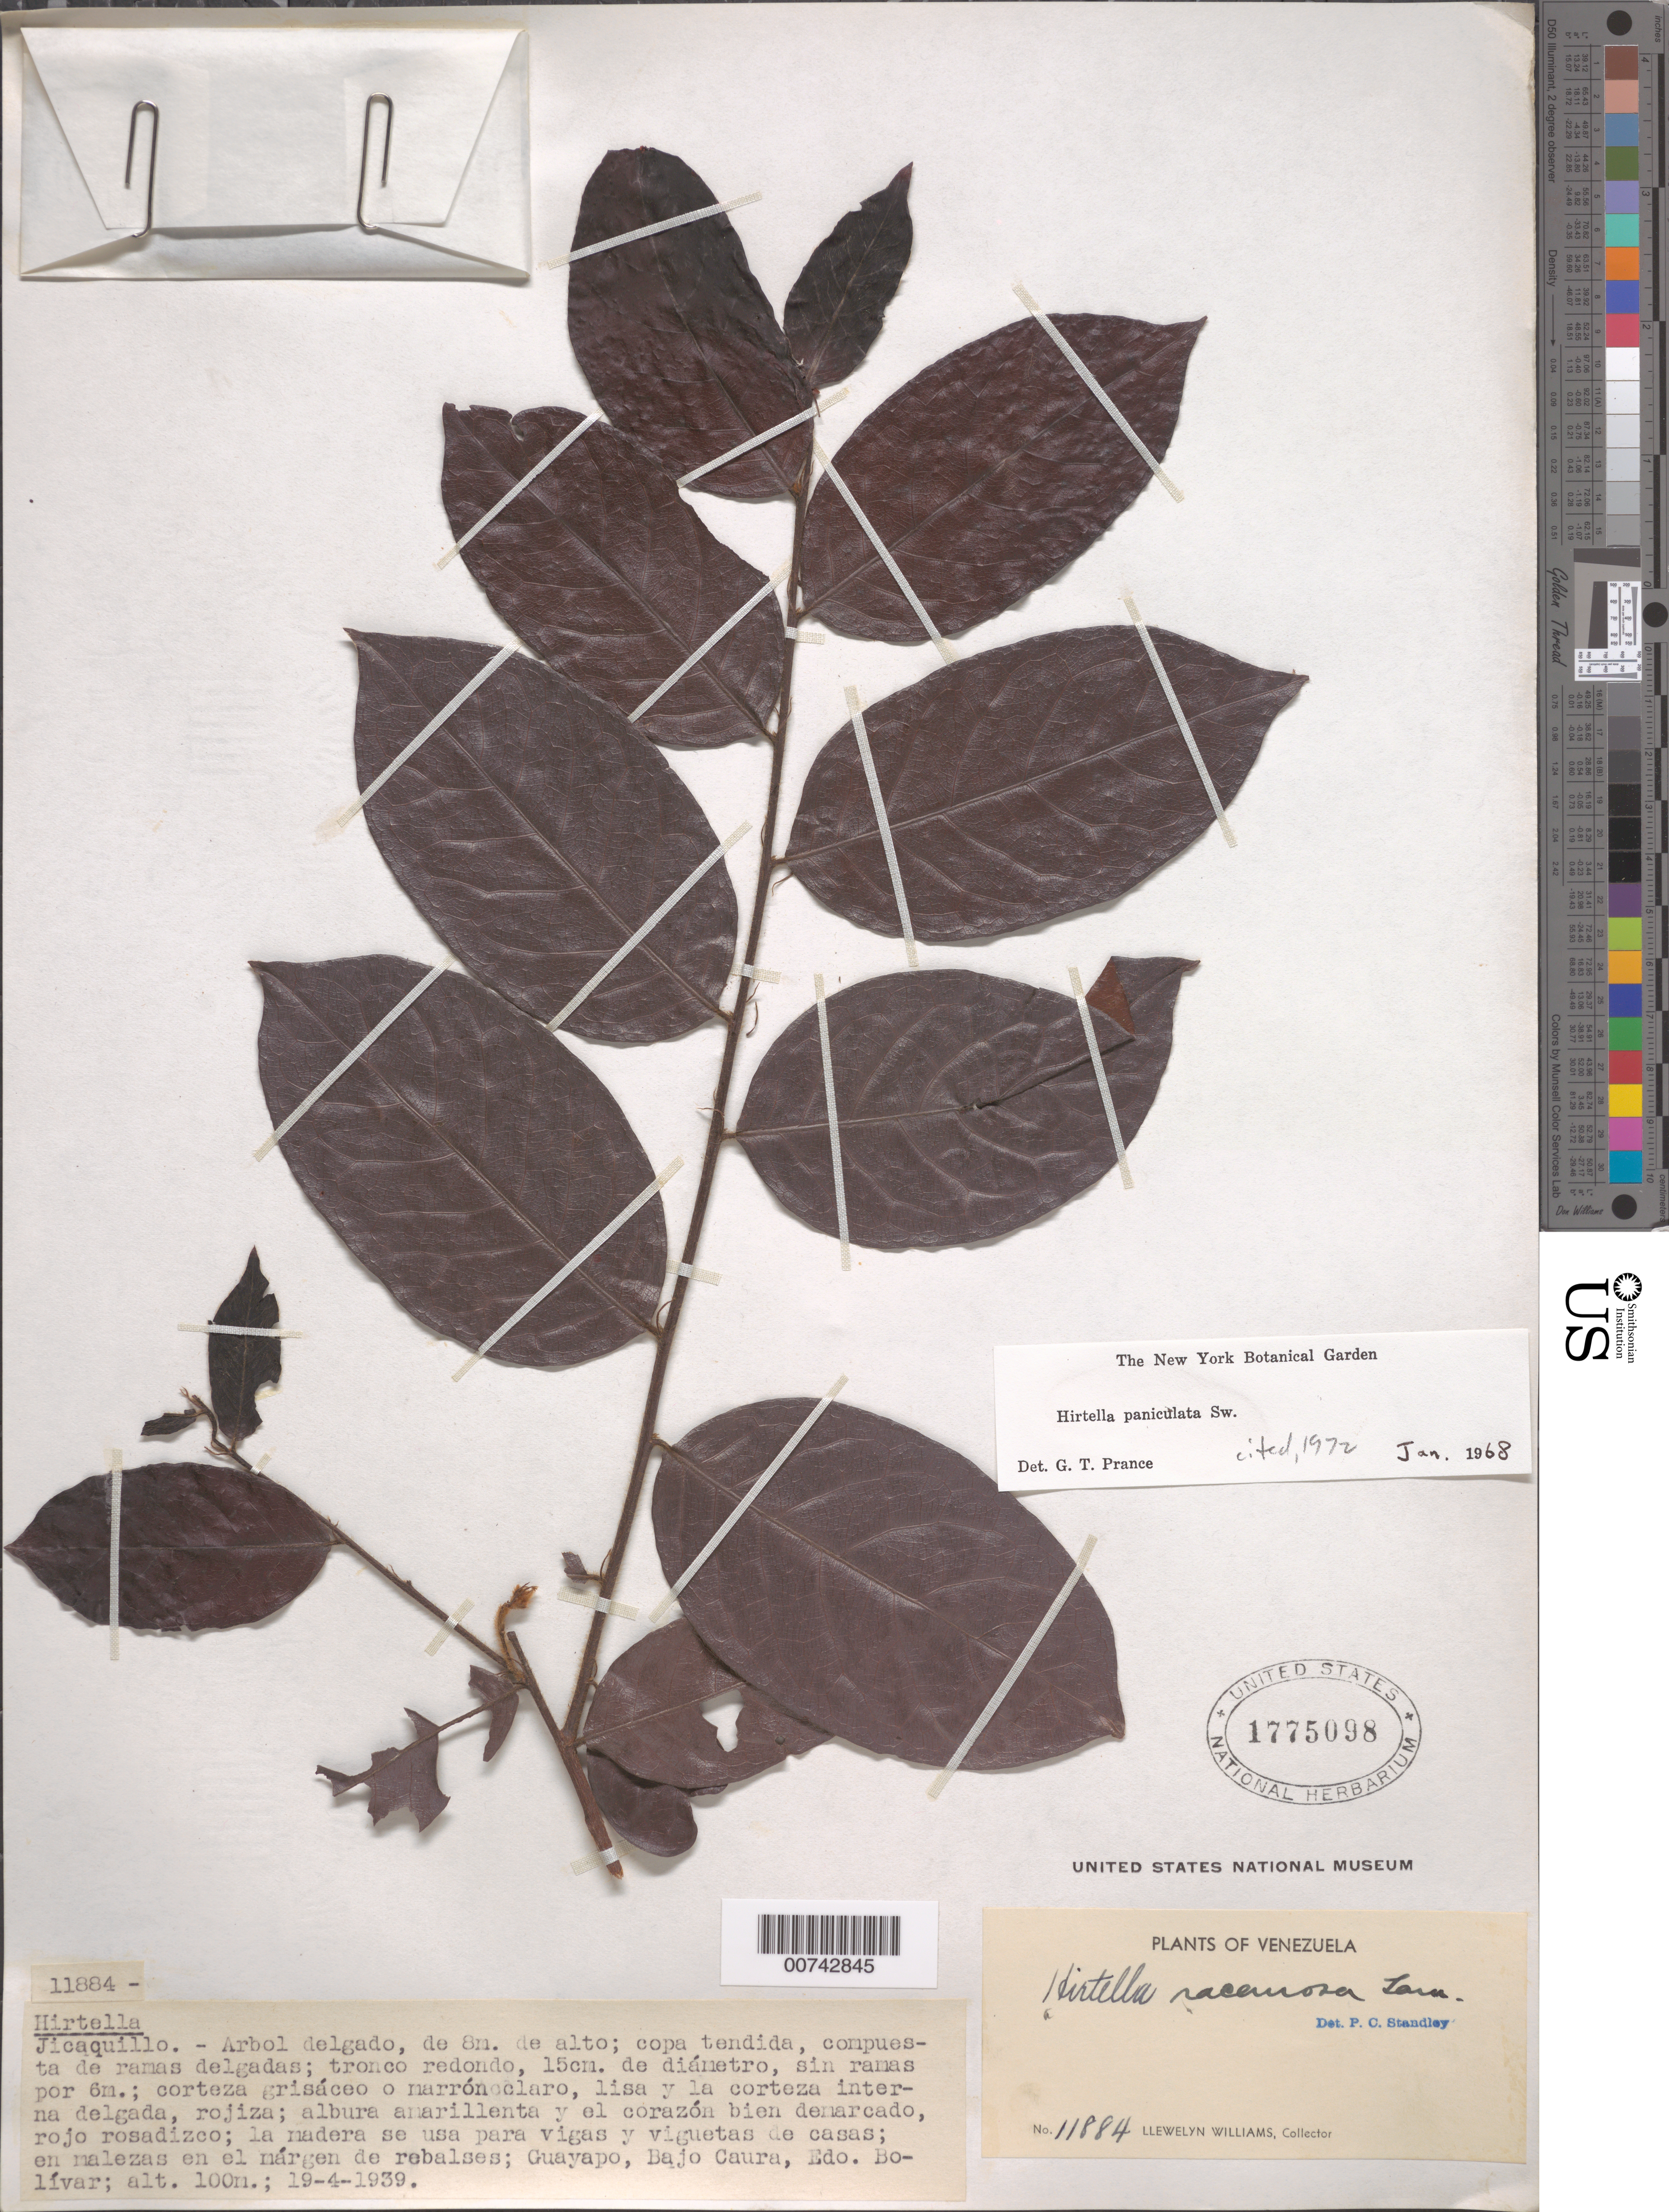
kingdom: Plantae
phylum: Tracheophyta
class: Magnoliopsida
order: Malpighiales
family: Chrysobalanaceae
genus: Hirtella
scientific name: Hirtella paniculata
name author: Sw.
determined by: Prance, G. T.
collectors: Ll. Williams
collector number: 11884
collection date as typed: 19-Apr-39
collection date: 1939-04-19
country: Venezuela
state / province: Bolívar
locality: Guayapo, Bajo Caura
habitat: In weeds along pools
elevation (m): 100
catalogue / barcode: US 1775098